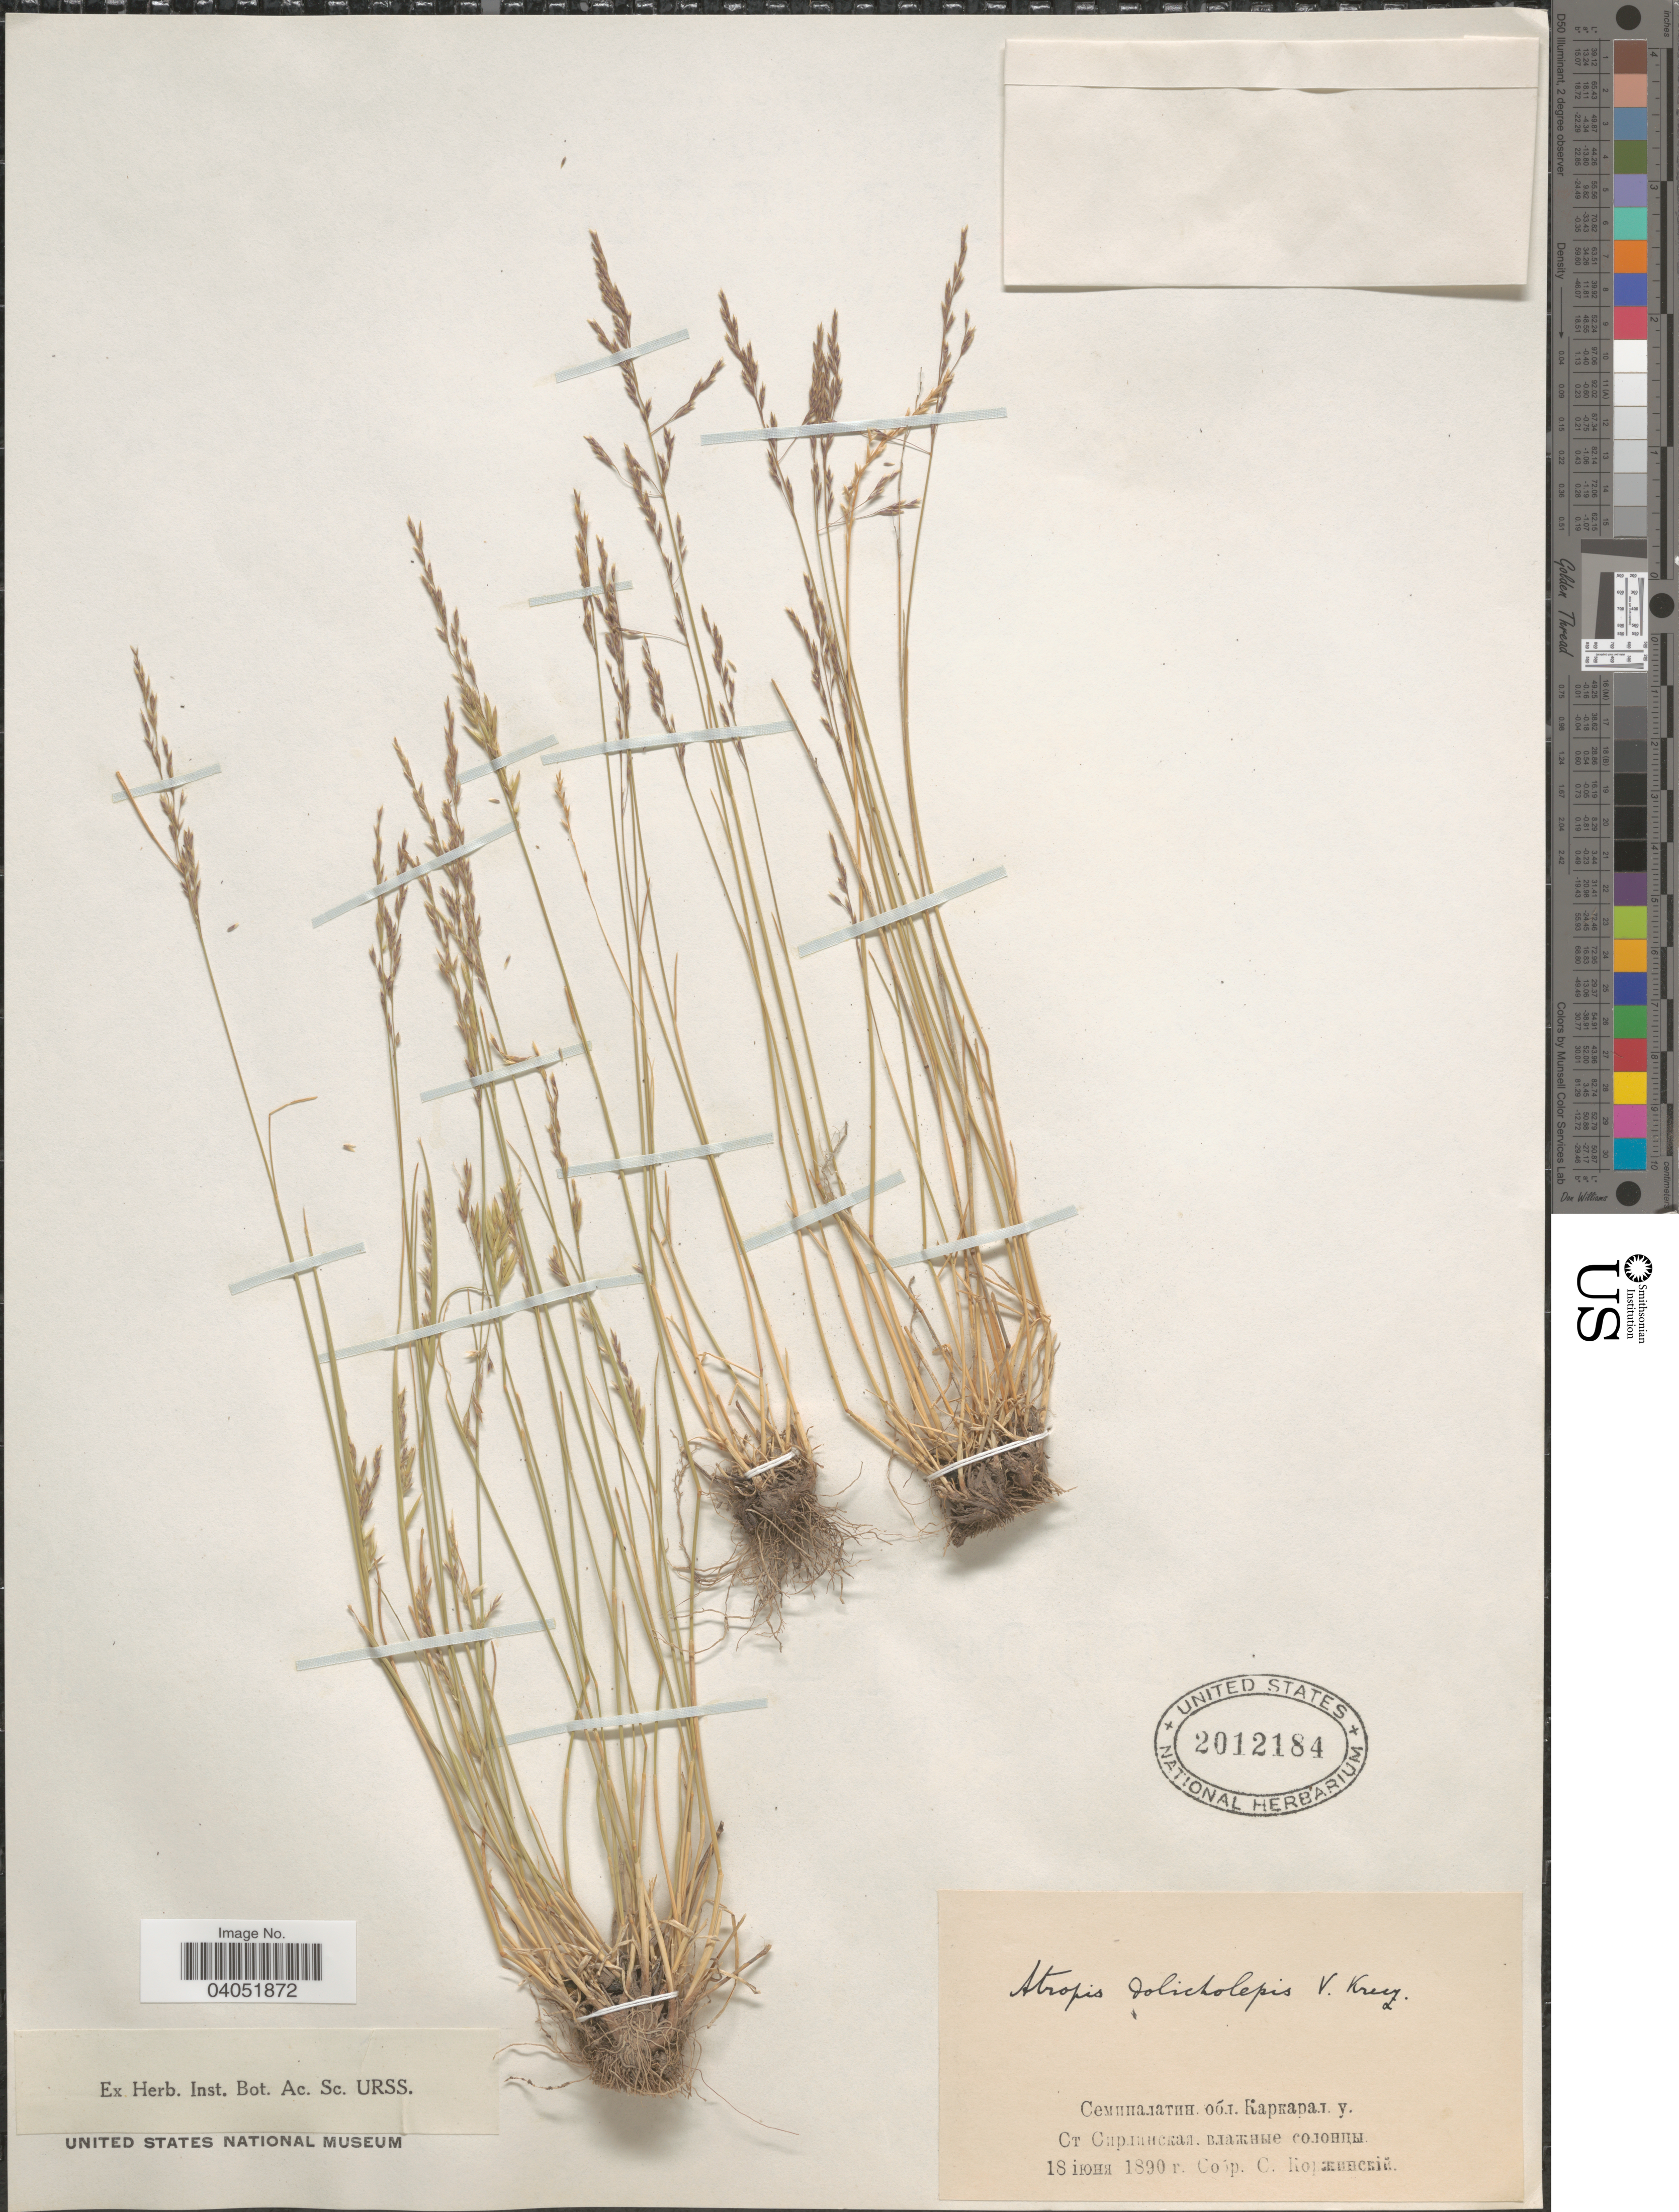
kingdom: Plantae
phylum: Tracheophyta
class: Liliopsida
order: Poales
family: Poaceae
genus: Puccinellia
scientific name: Puccinellia dolicholepis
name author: (V.I. Krecz.) Pavlov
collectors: S. Korzhinskiy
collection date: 1890-06-18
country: Kazakhstan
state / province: Qaraghandy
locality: Sirlinskaya Station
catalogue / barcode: US 2012184